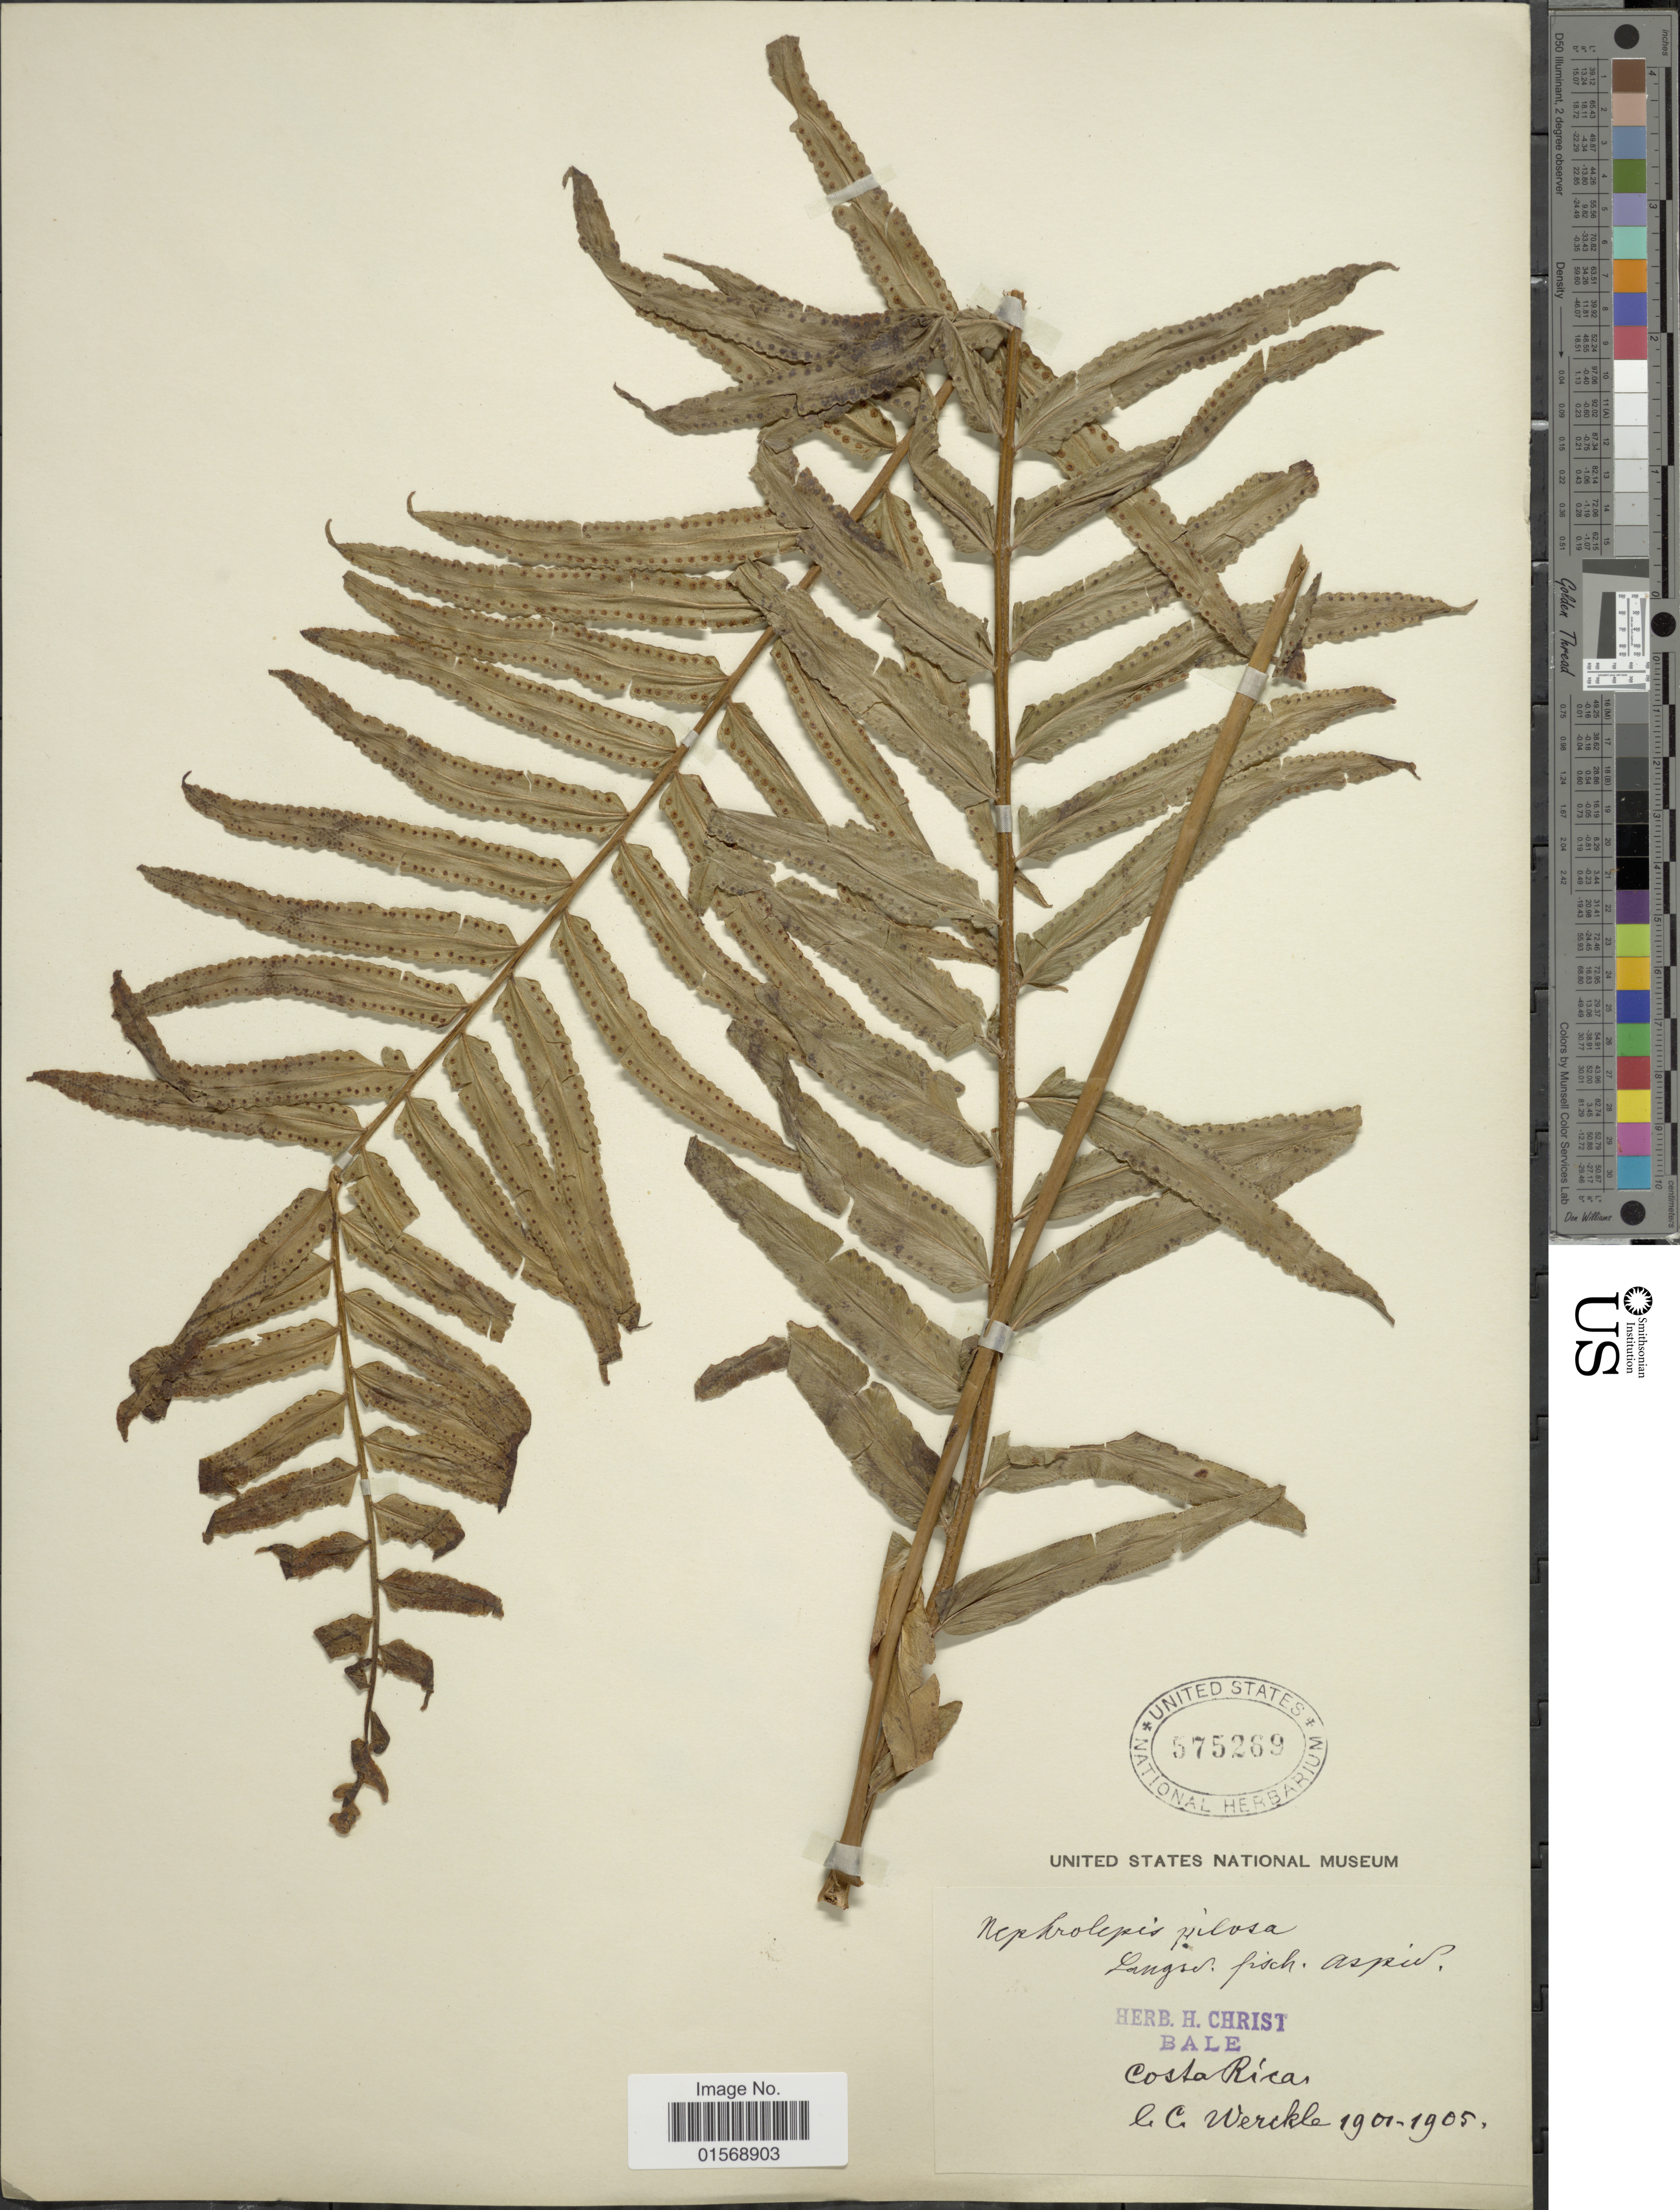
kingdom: Plantae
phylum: Tracheophyta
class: Polypodiopsida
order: Polypodiales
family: Nephrolepidaceae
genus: Nephrolepis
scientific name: Nephrolepis biserrata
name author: (Sw.) Schott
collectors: C. C Wercklé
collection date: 1901/1905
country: Costa Rica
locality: Costa Rica.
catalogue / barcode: US 575269